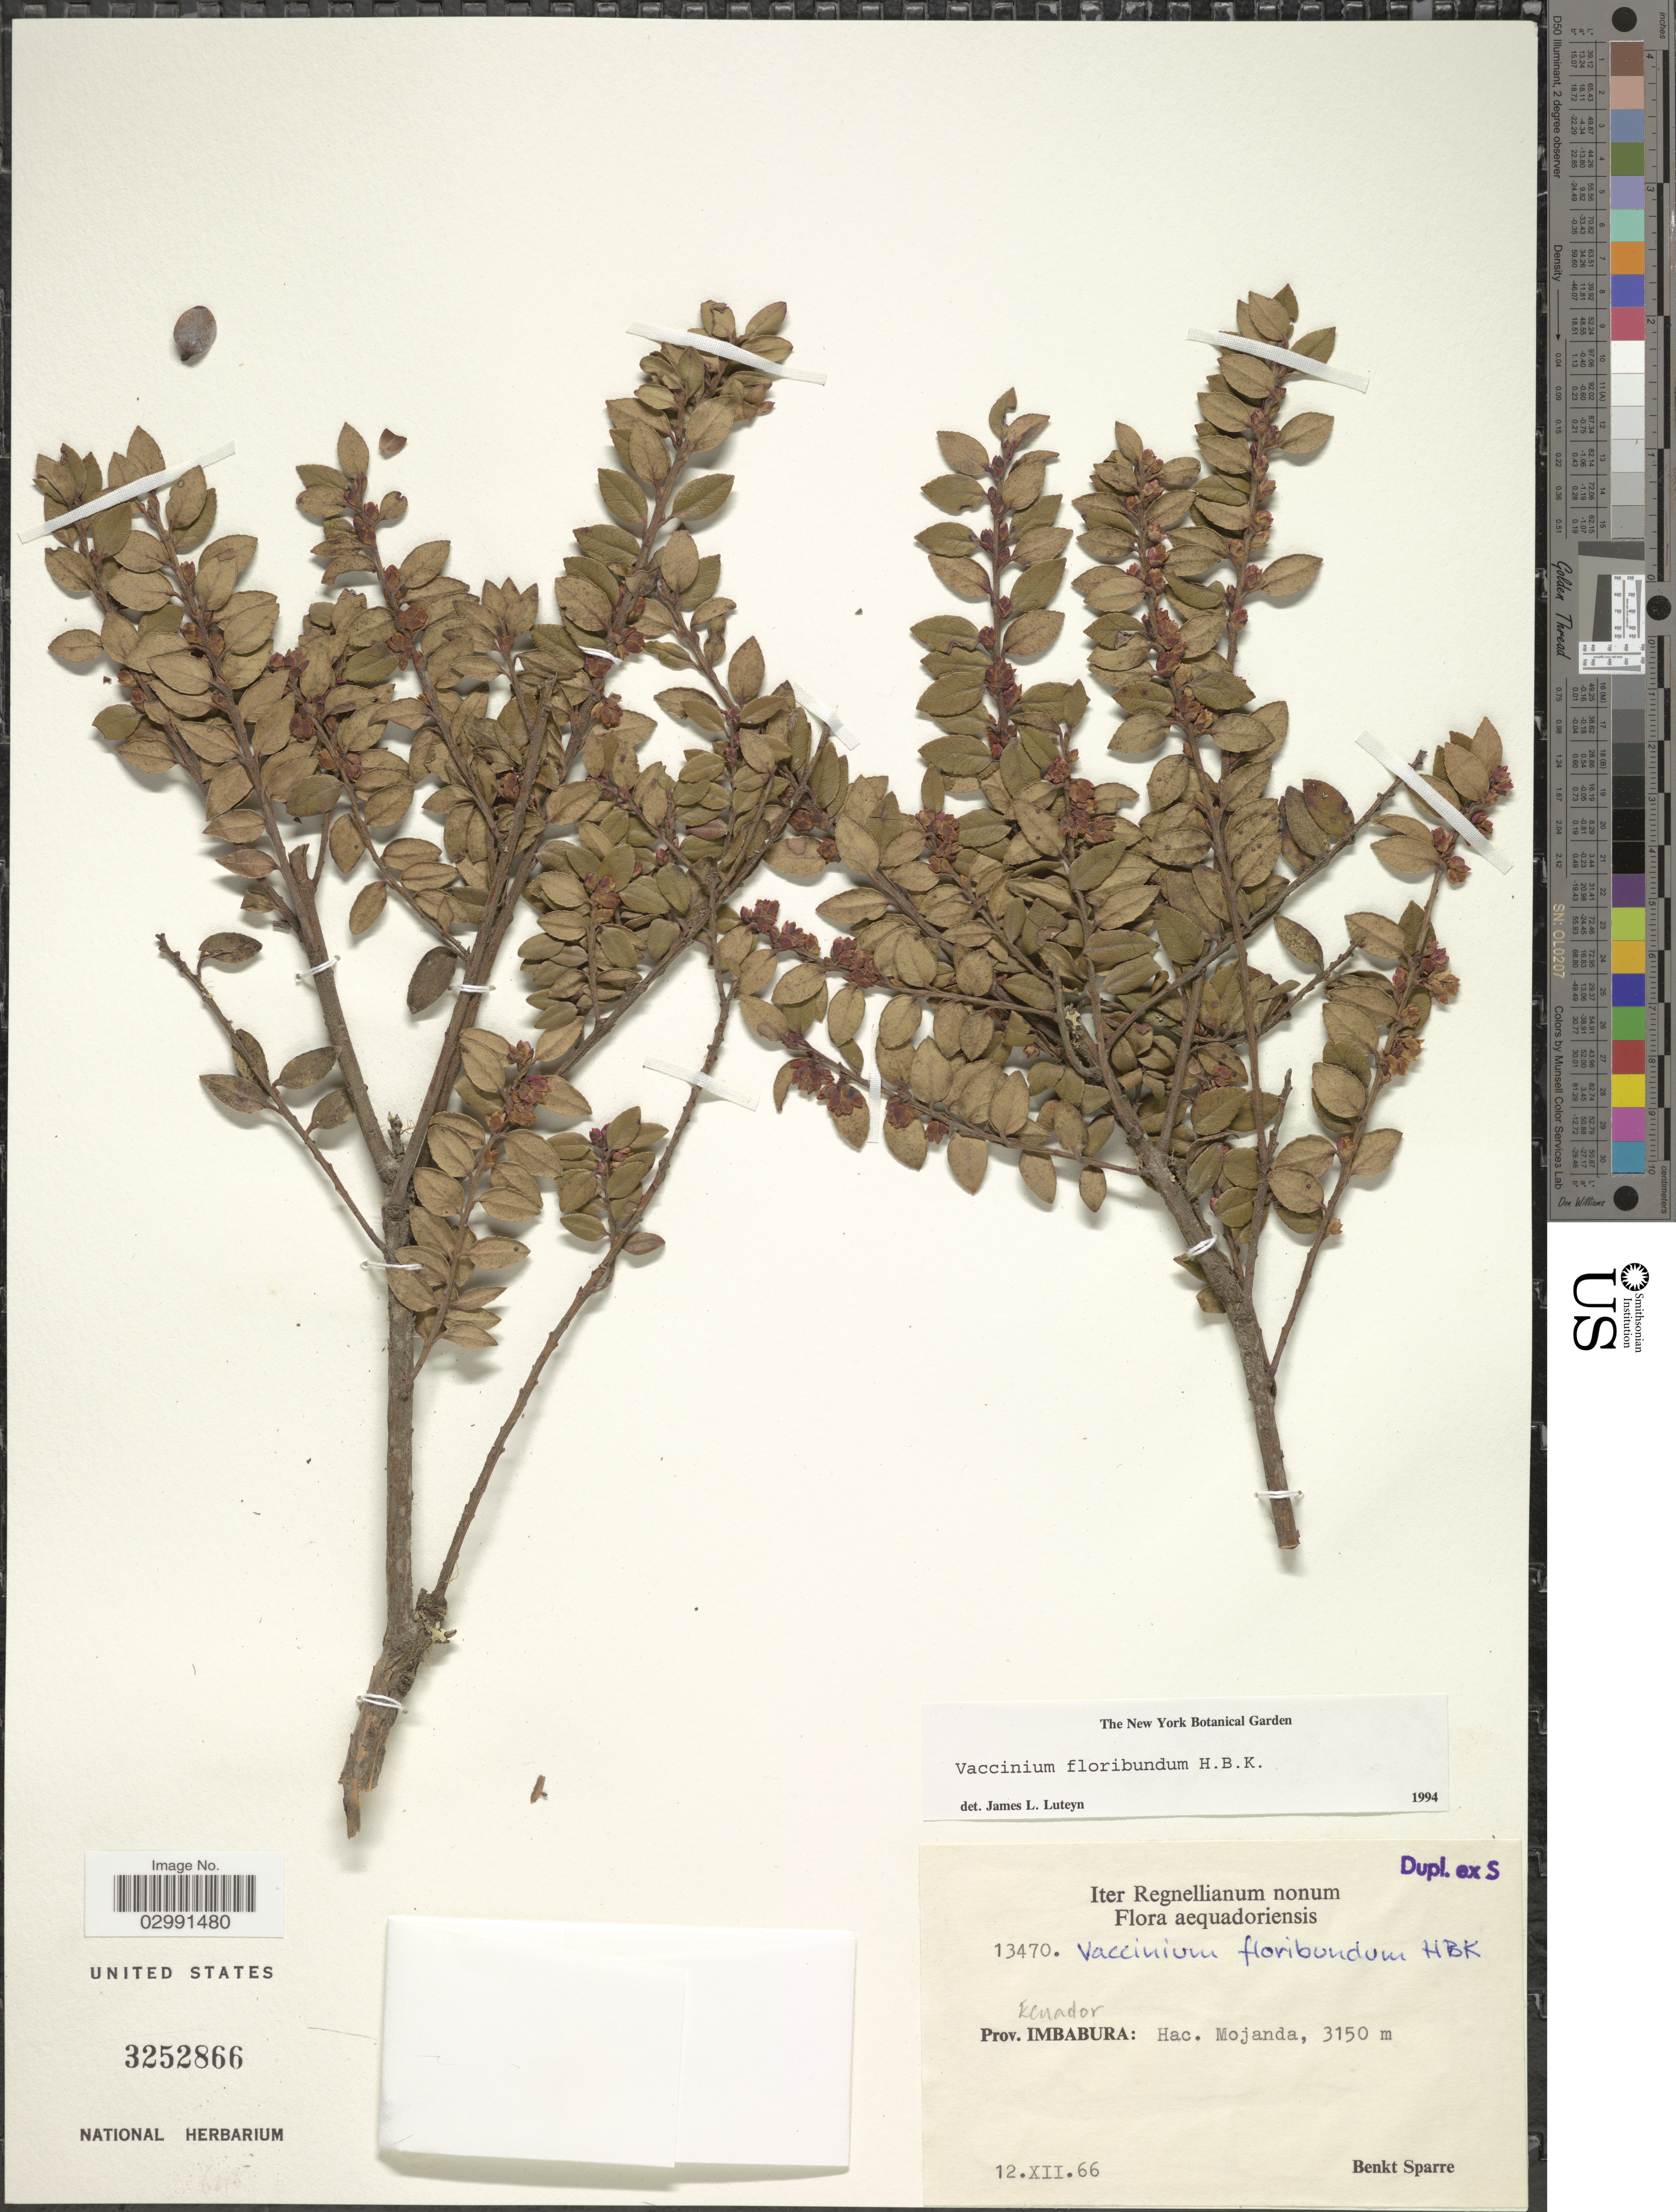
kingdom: Plantae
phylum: Tracheophyta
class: Magnoliopsida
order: Ericales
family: Ericaceae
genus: Vaccinium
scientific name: Vaccinium floribundum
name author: Kunth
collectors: B. Sparre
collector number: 13470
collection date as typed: Transcribed d/m/y: 12/12/66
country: Ecuador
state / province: Imbabura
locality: Hac. Mojanda.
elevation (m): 3150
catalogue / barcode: US 3252866